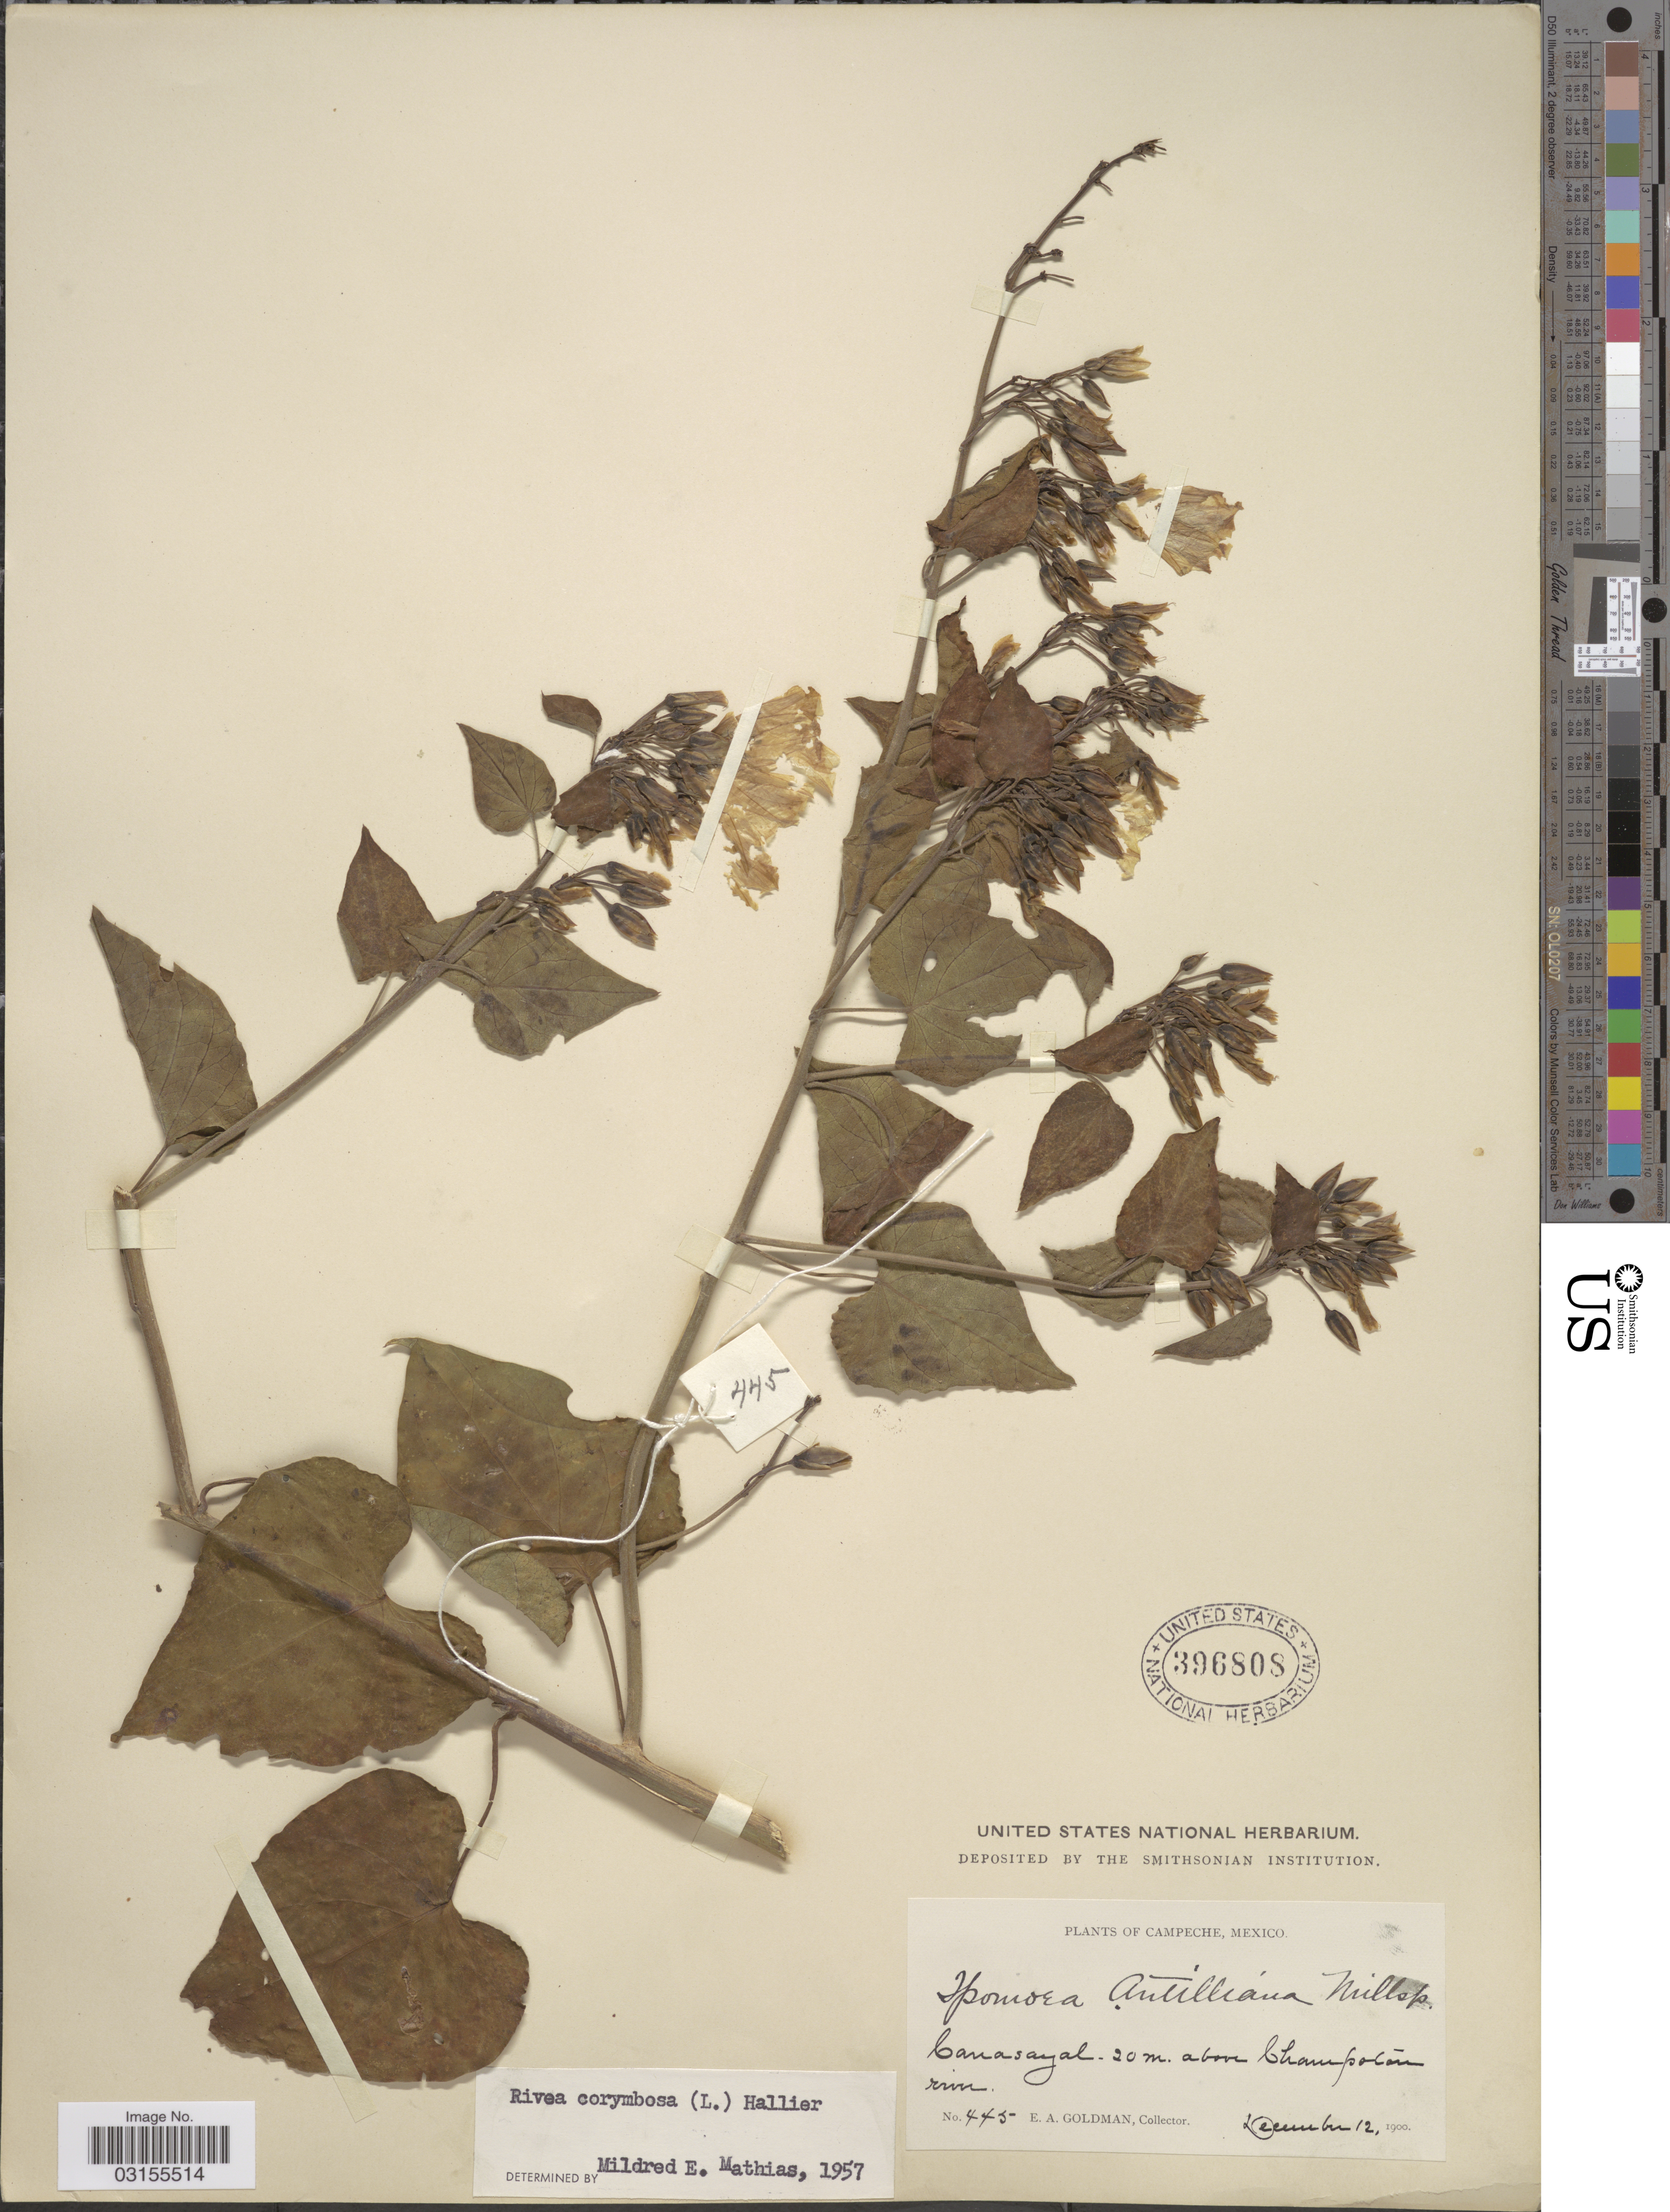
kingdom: Plantae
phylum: Tracheophyta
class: Magnoliopsida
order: Solanales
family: Convolvulaceae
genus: Turbina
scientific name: Turbina corymbosa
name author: (L.) Raf.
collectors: E. A. Goldman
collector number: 445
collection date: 1900-12-12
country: Mexico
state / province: Campeche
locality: Canasayal. 20 m. above Champoton river.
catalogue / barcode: US 396808